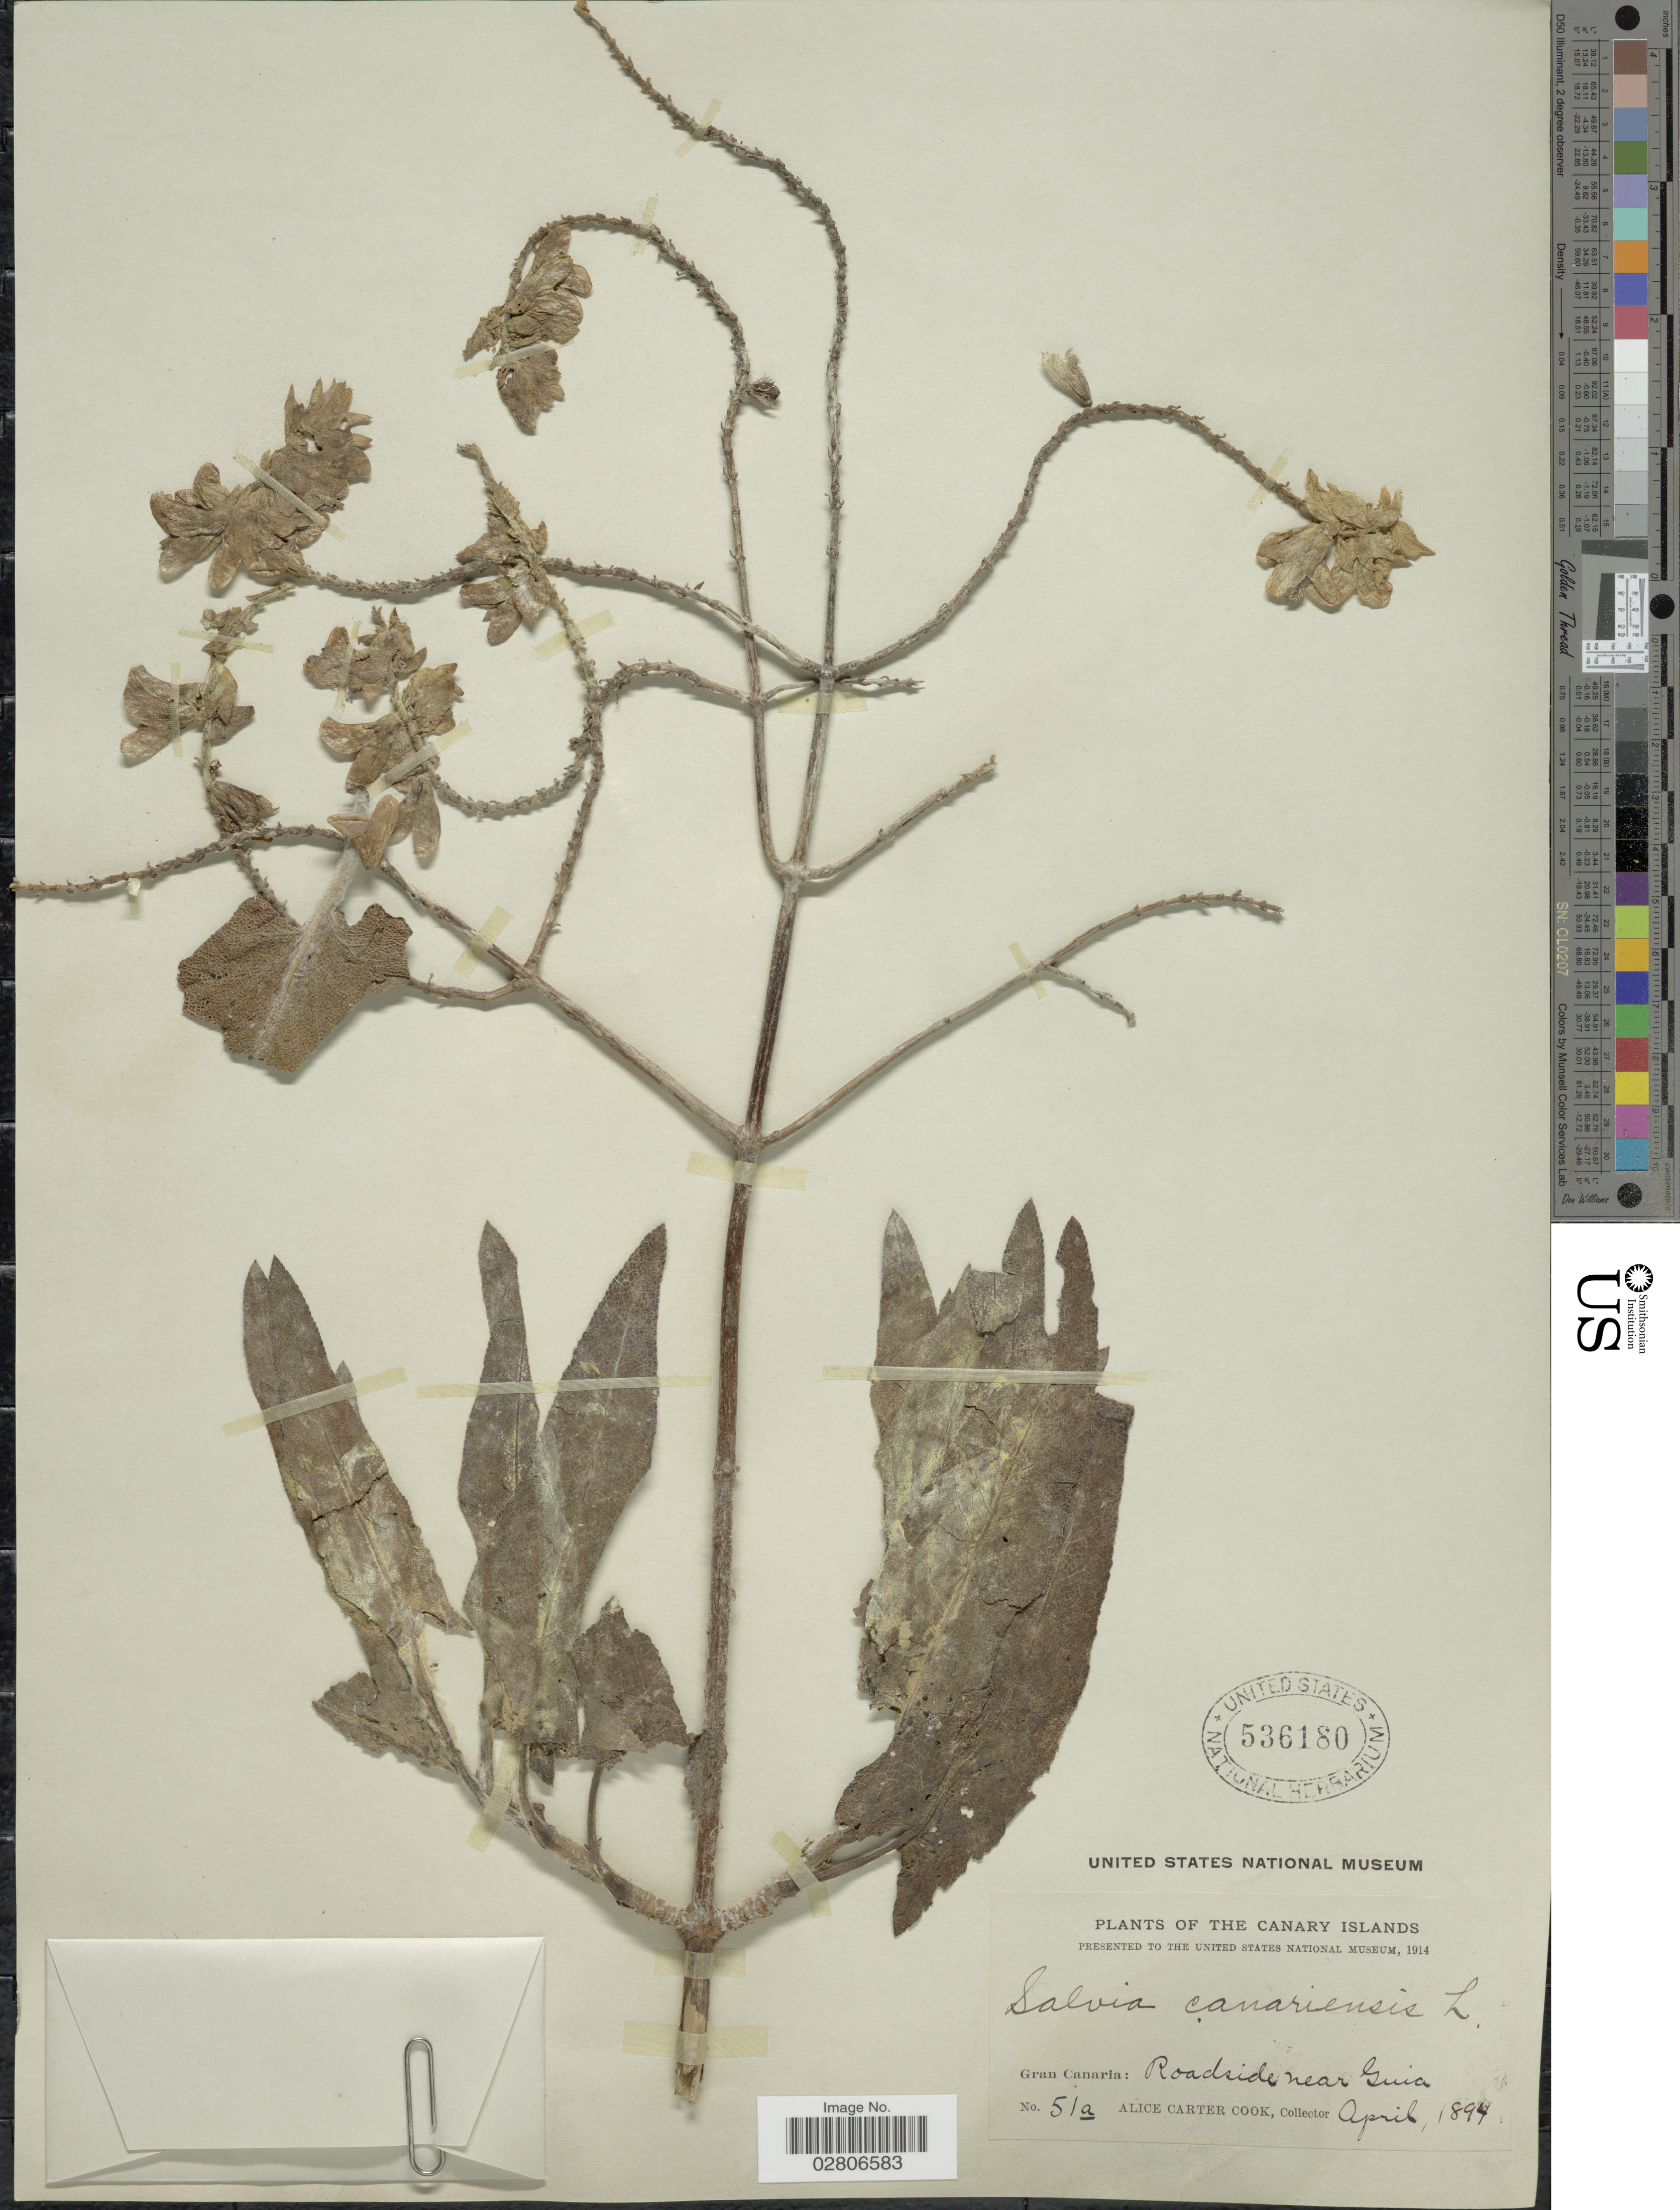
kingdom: Plantae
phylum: Tracheophyta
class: Magnoliopsida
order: Lamiales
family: Lamiaceae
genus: Salvia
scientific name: Salvia canariensis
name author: L.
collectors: Alice C. Cook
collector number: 51a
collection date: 1894-04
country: Spain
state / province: Canarias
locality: Canary Islands, Gran Canaria: Roadside near Guia.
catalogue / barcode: US 536180